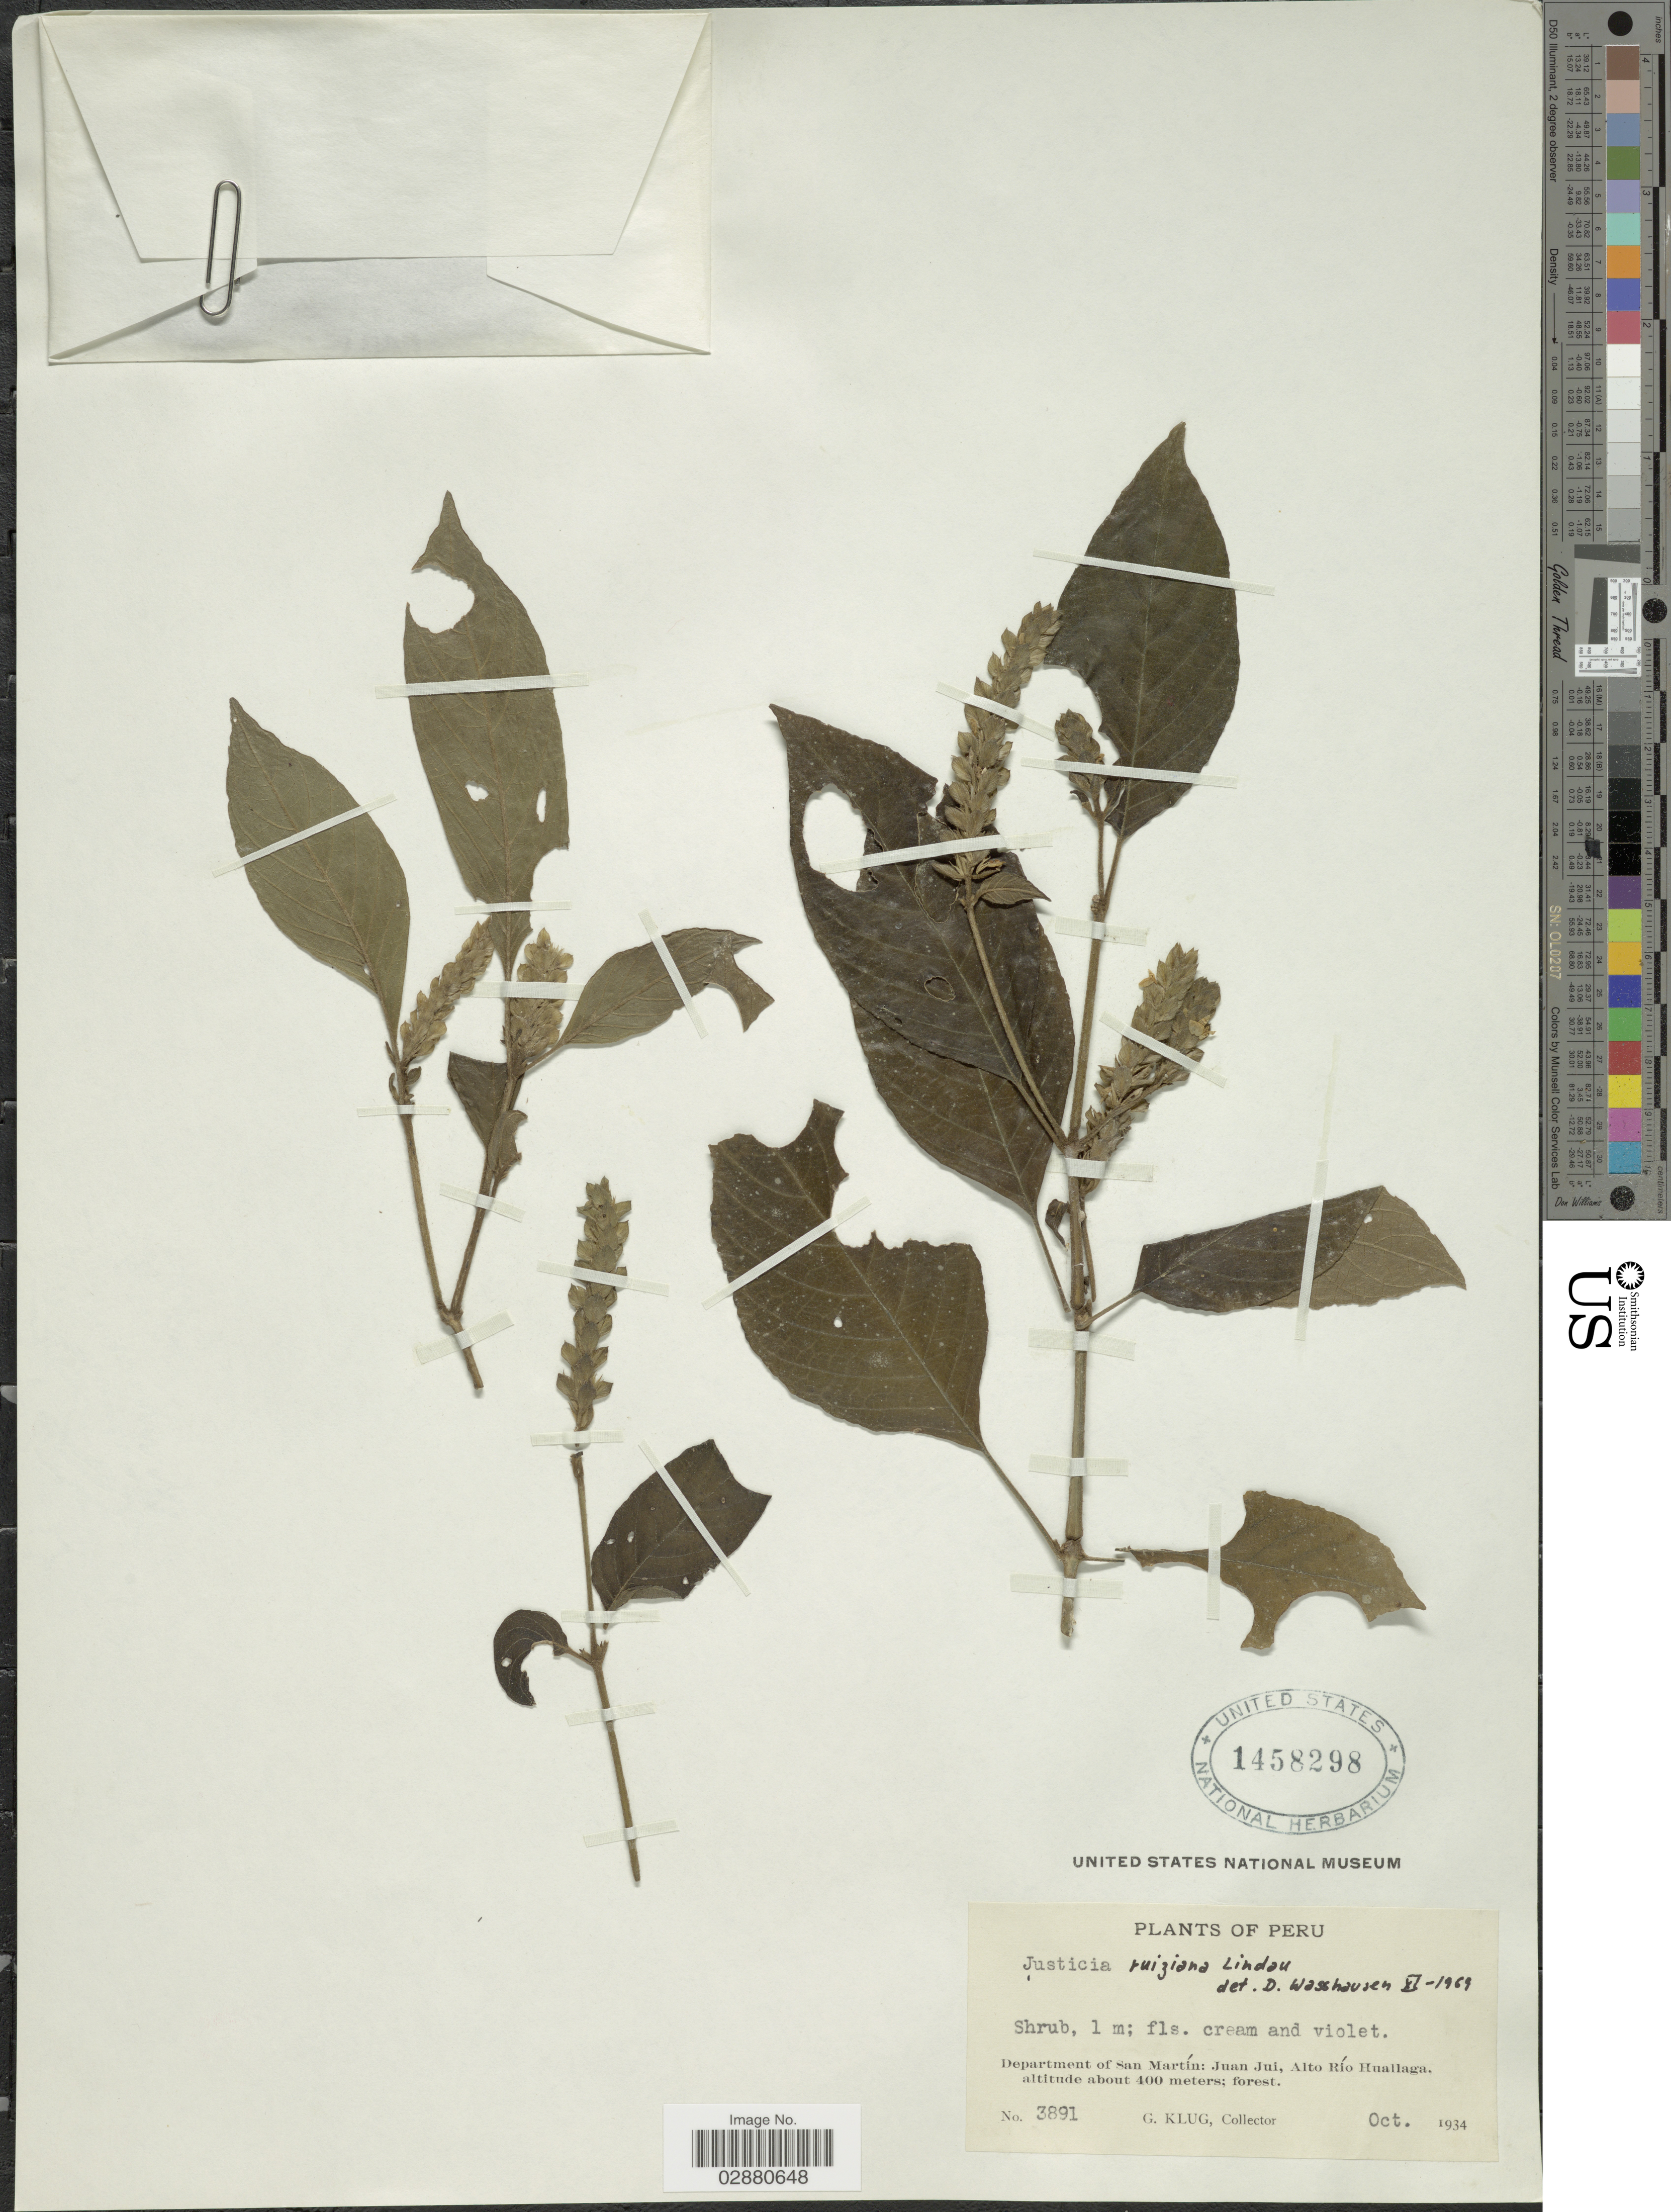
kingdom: Plantae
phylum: Tracheophyta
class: Magnoliopsida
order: Lamiales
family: Acanthaceae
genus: Justicia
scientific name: Justicia ruiziana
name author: Lindau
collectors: G. Klug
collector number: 3891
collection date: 1934-10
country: Peru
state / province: San Martín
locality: Department of San Martín: Juan Jui, Alto Río Huallaga.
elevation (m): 400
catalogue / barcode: US 1458298